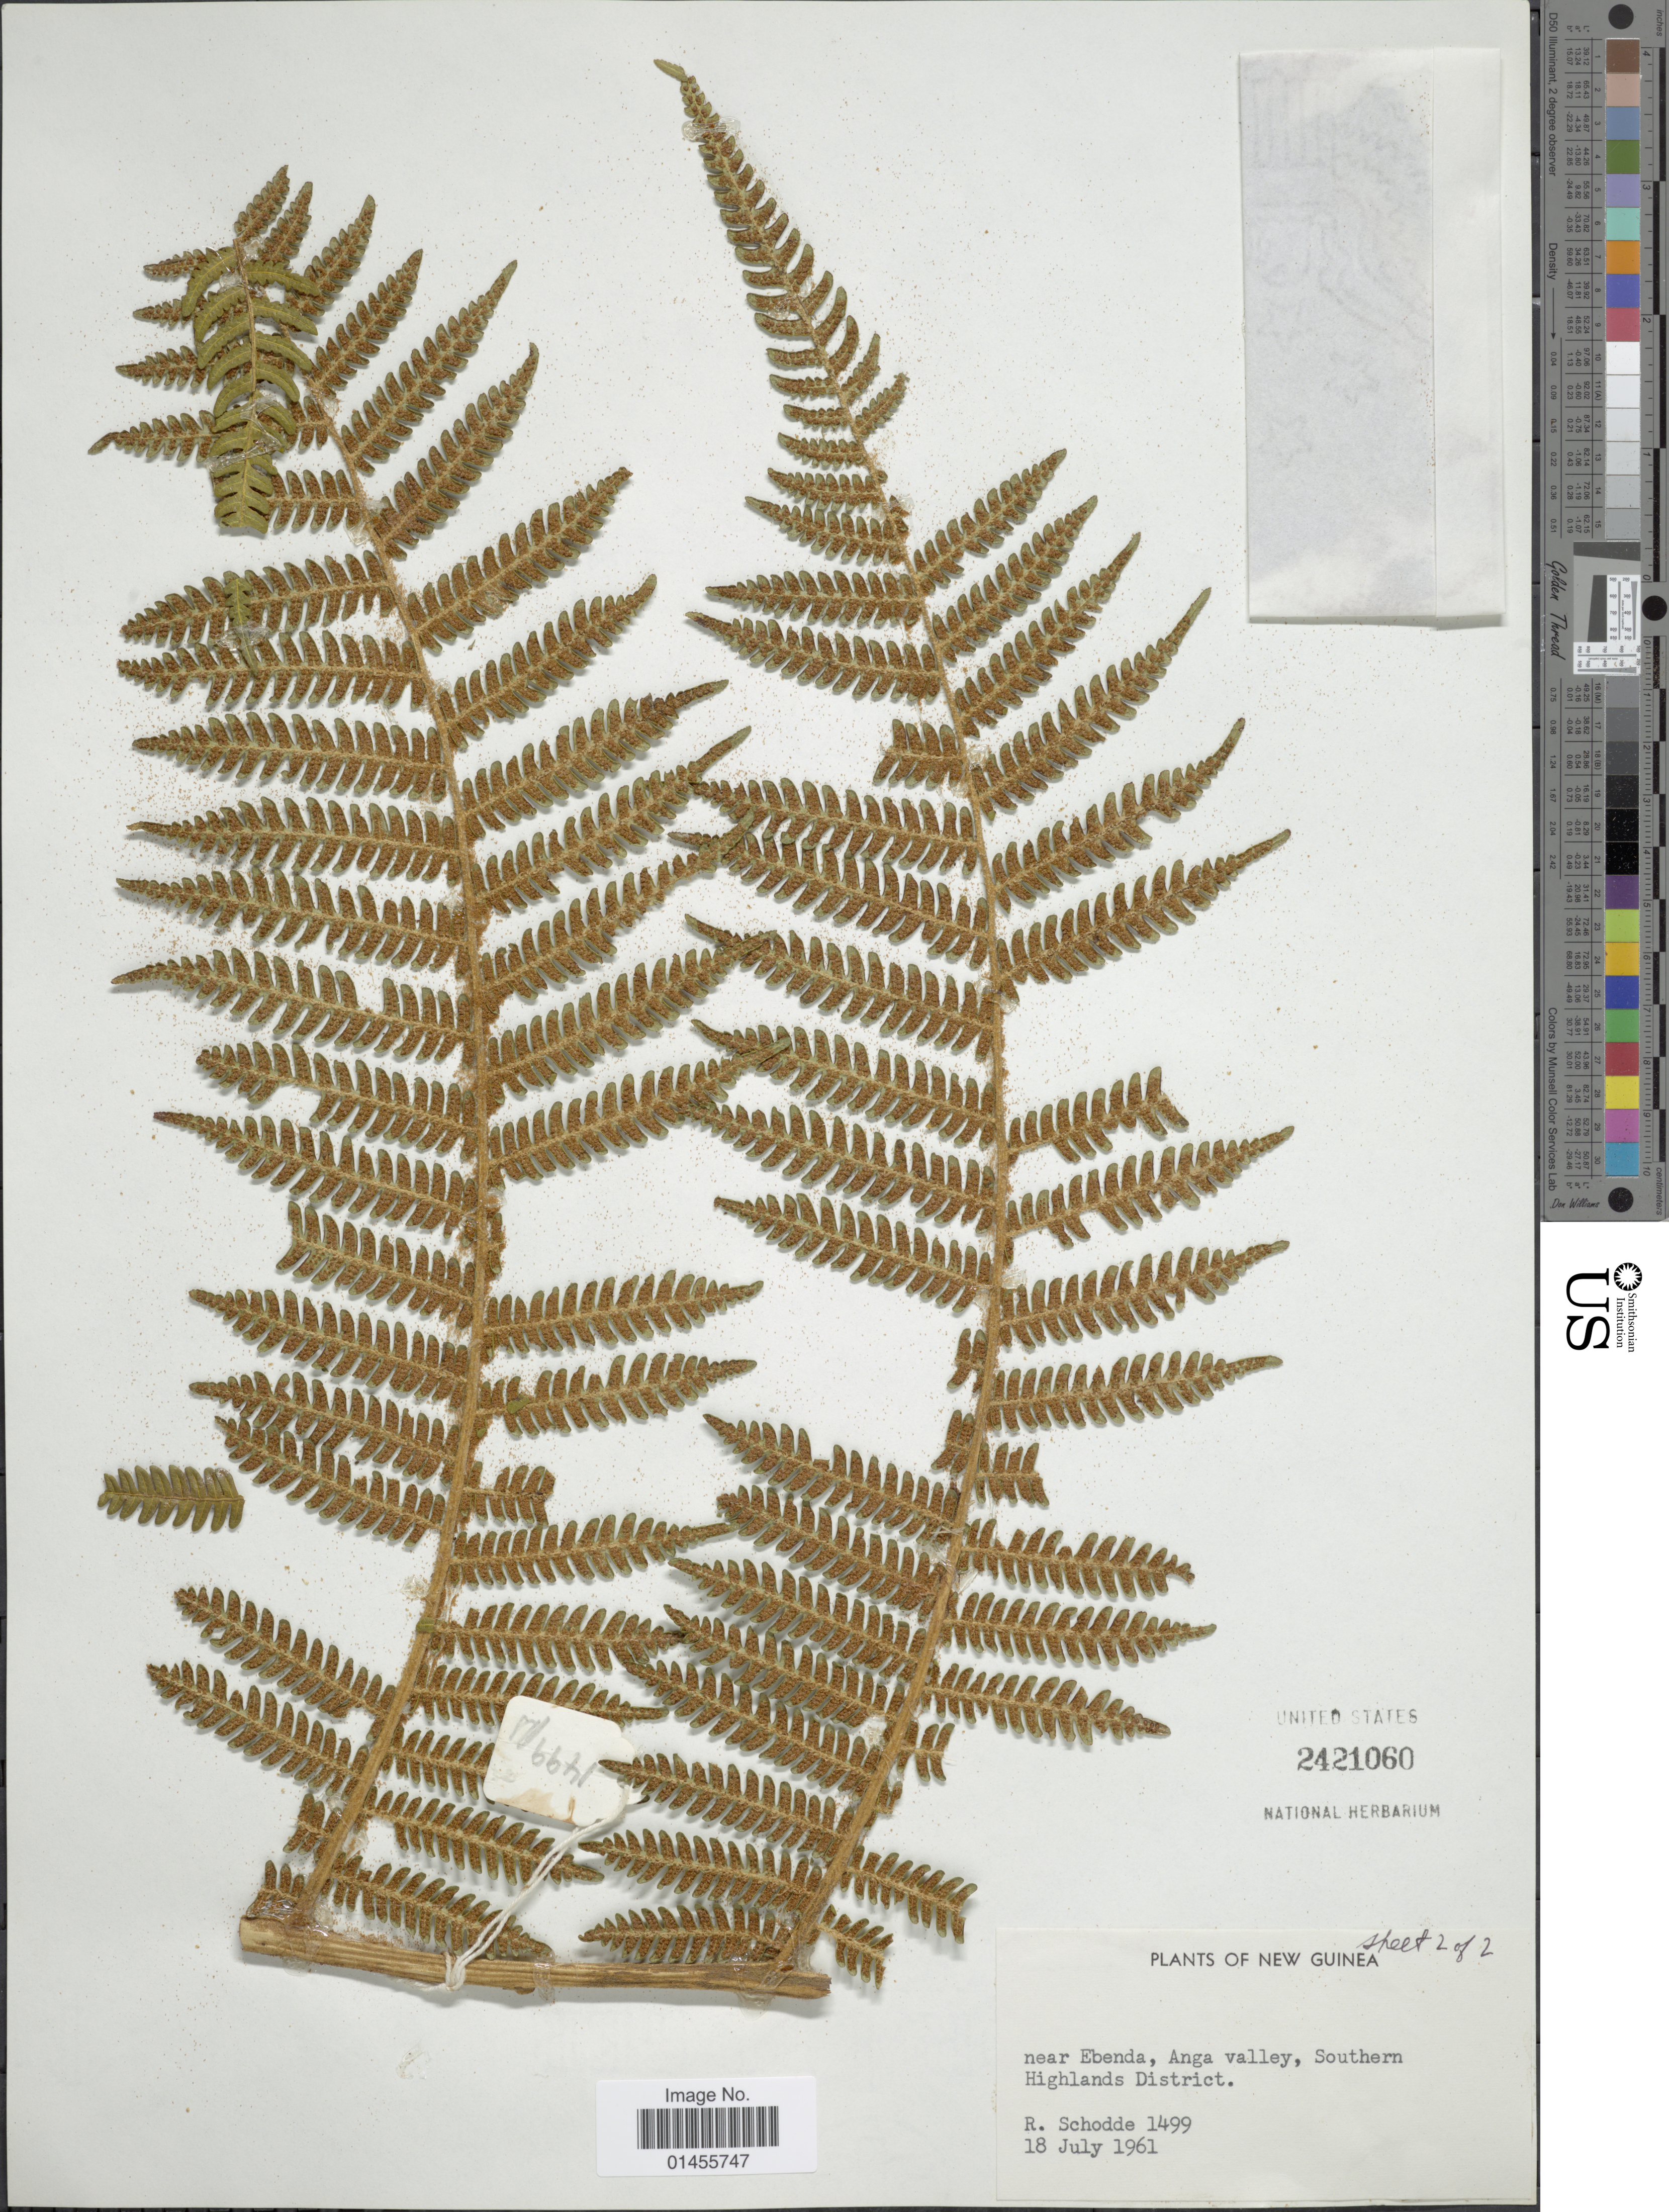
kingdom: Plantae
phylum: Tracheophyta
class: Polypodiopsida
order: Cyatheales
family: Cyatheaceae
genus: Alsophila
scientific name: Alsophila sp.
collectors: R. Schodde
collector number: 1499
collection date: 1961-07-18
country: Papua New Guinea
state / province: Southern Highlands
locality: New Guinea, near Ebenda, Anga Valley, Southern Highlands District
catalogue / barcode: US 2421060